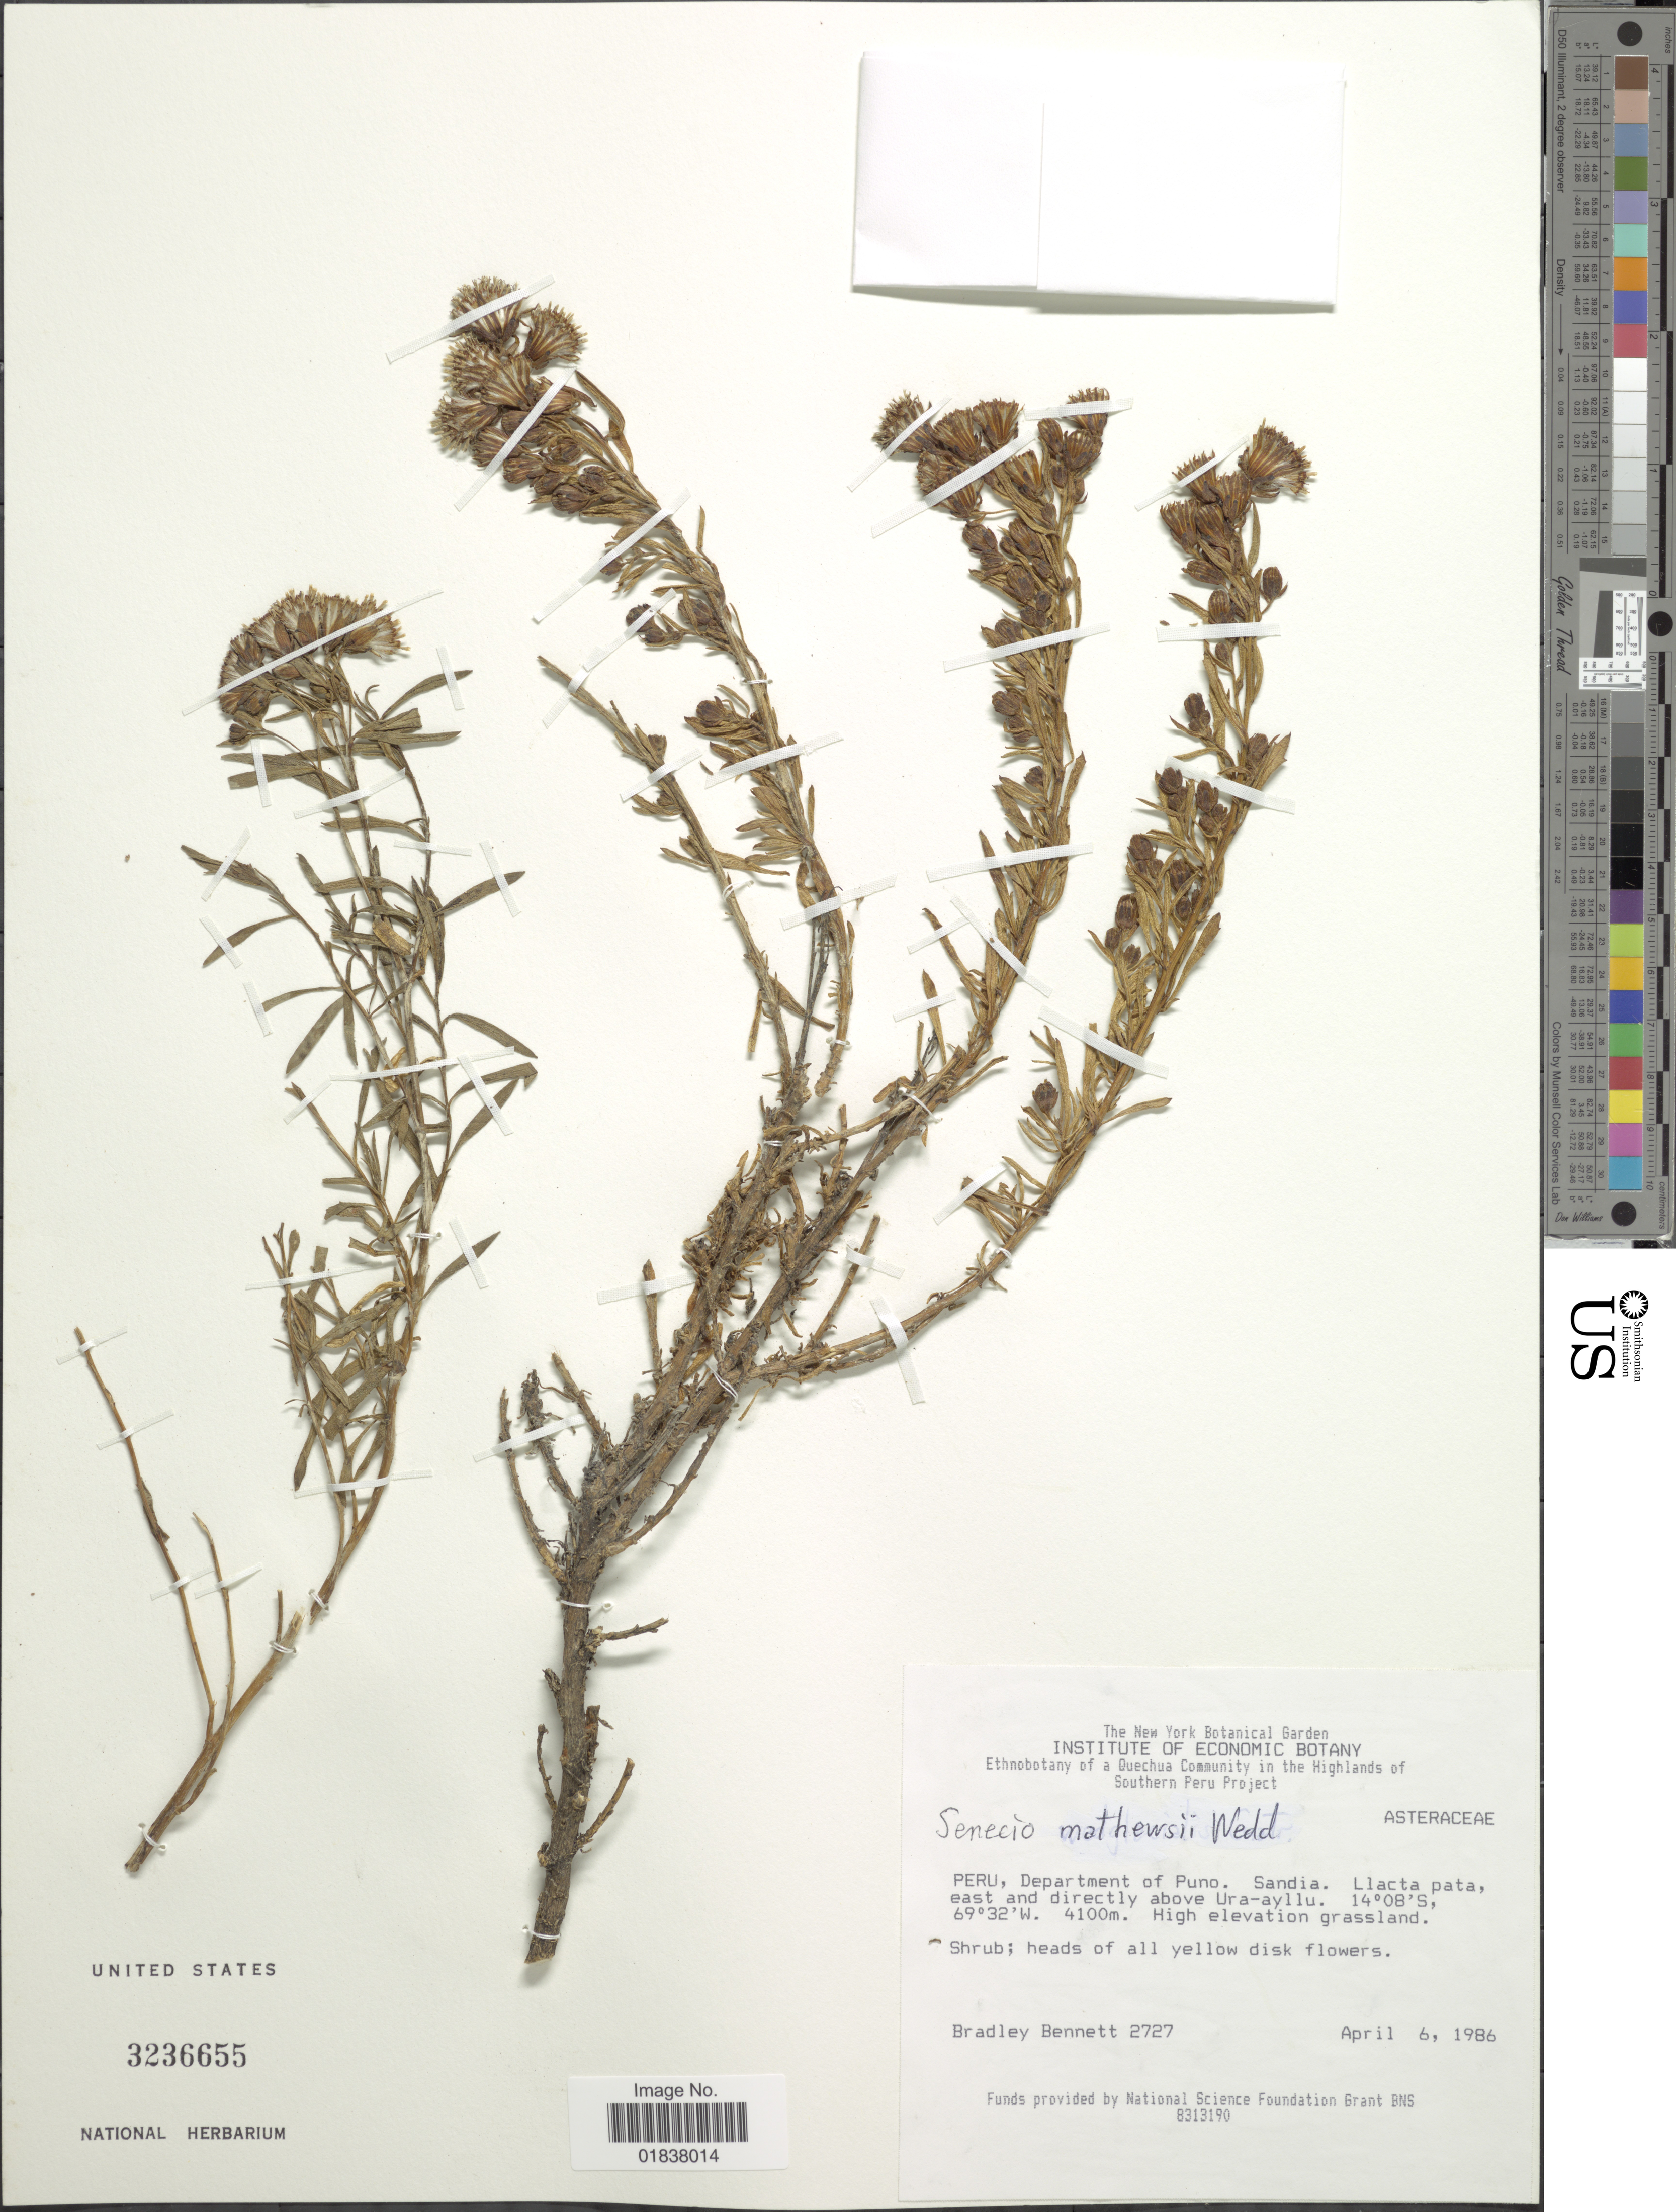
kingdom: Plantae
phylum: Tracheophyta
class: Magnoliopsida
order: Asterales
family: Asteraceae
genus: Senecio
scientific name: Senecio matthewsii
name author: Petrie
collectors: B. Bennett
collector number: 2727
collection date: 1986-04-06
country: Peru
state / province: Puno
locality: Sandia, Llacta pata, east and directly above Ura-ayllu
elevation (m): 4100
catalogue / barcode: US 3236655